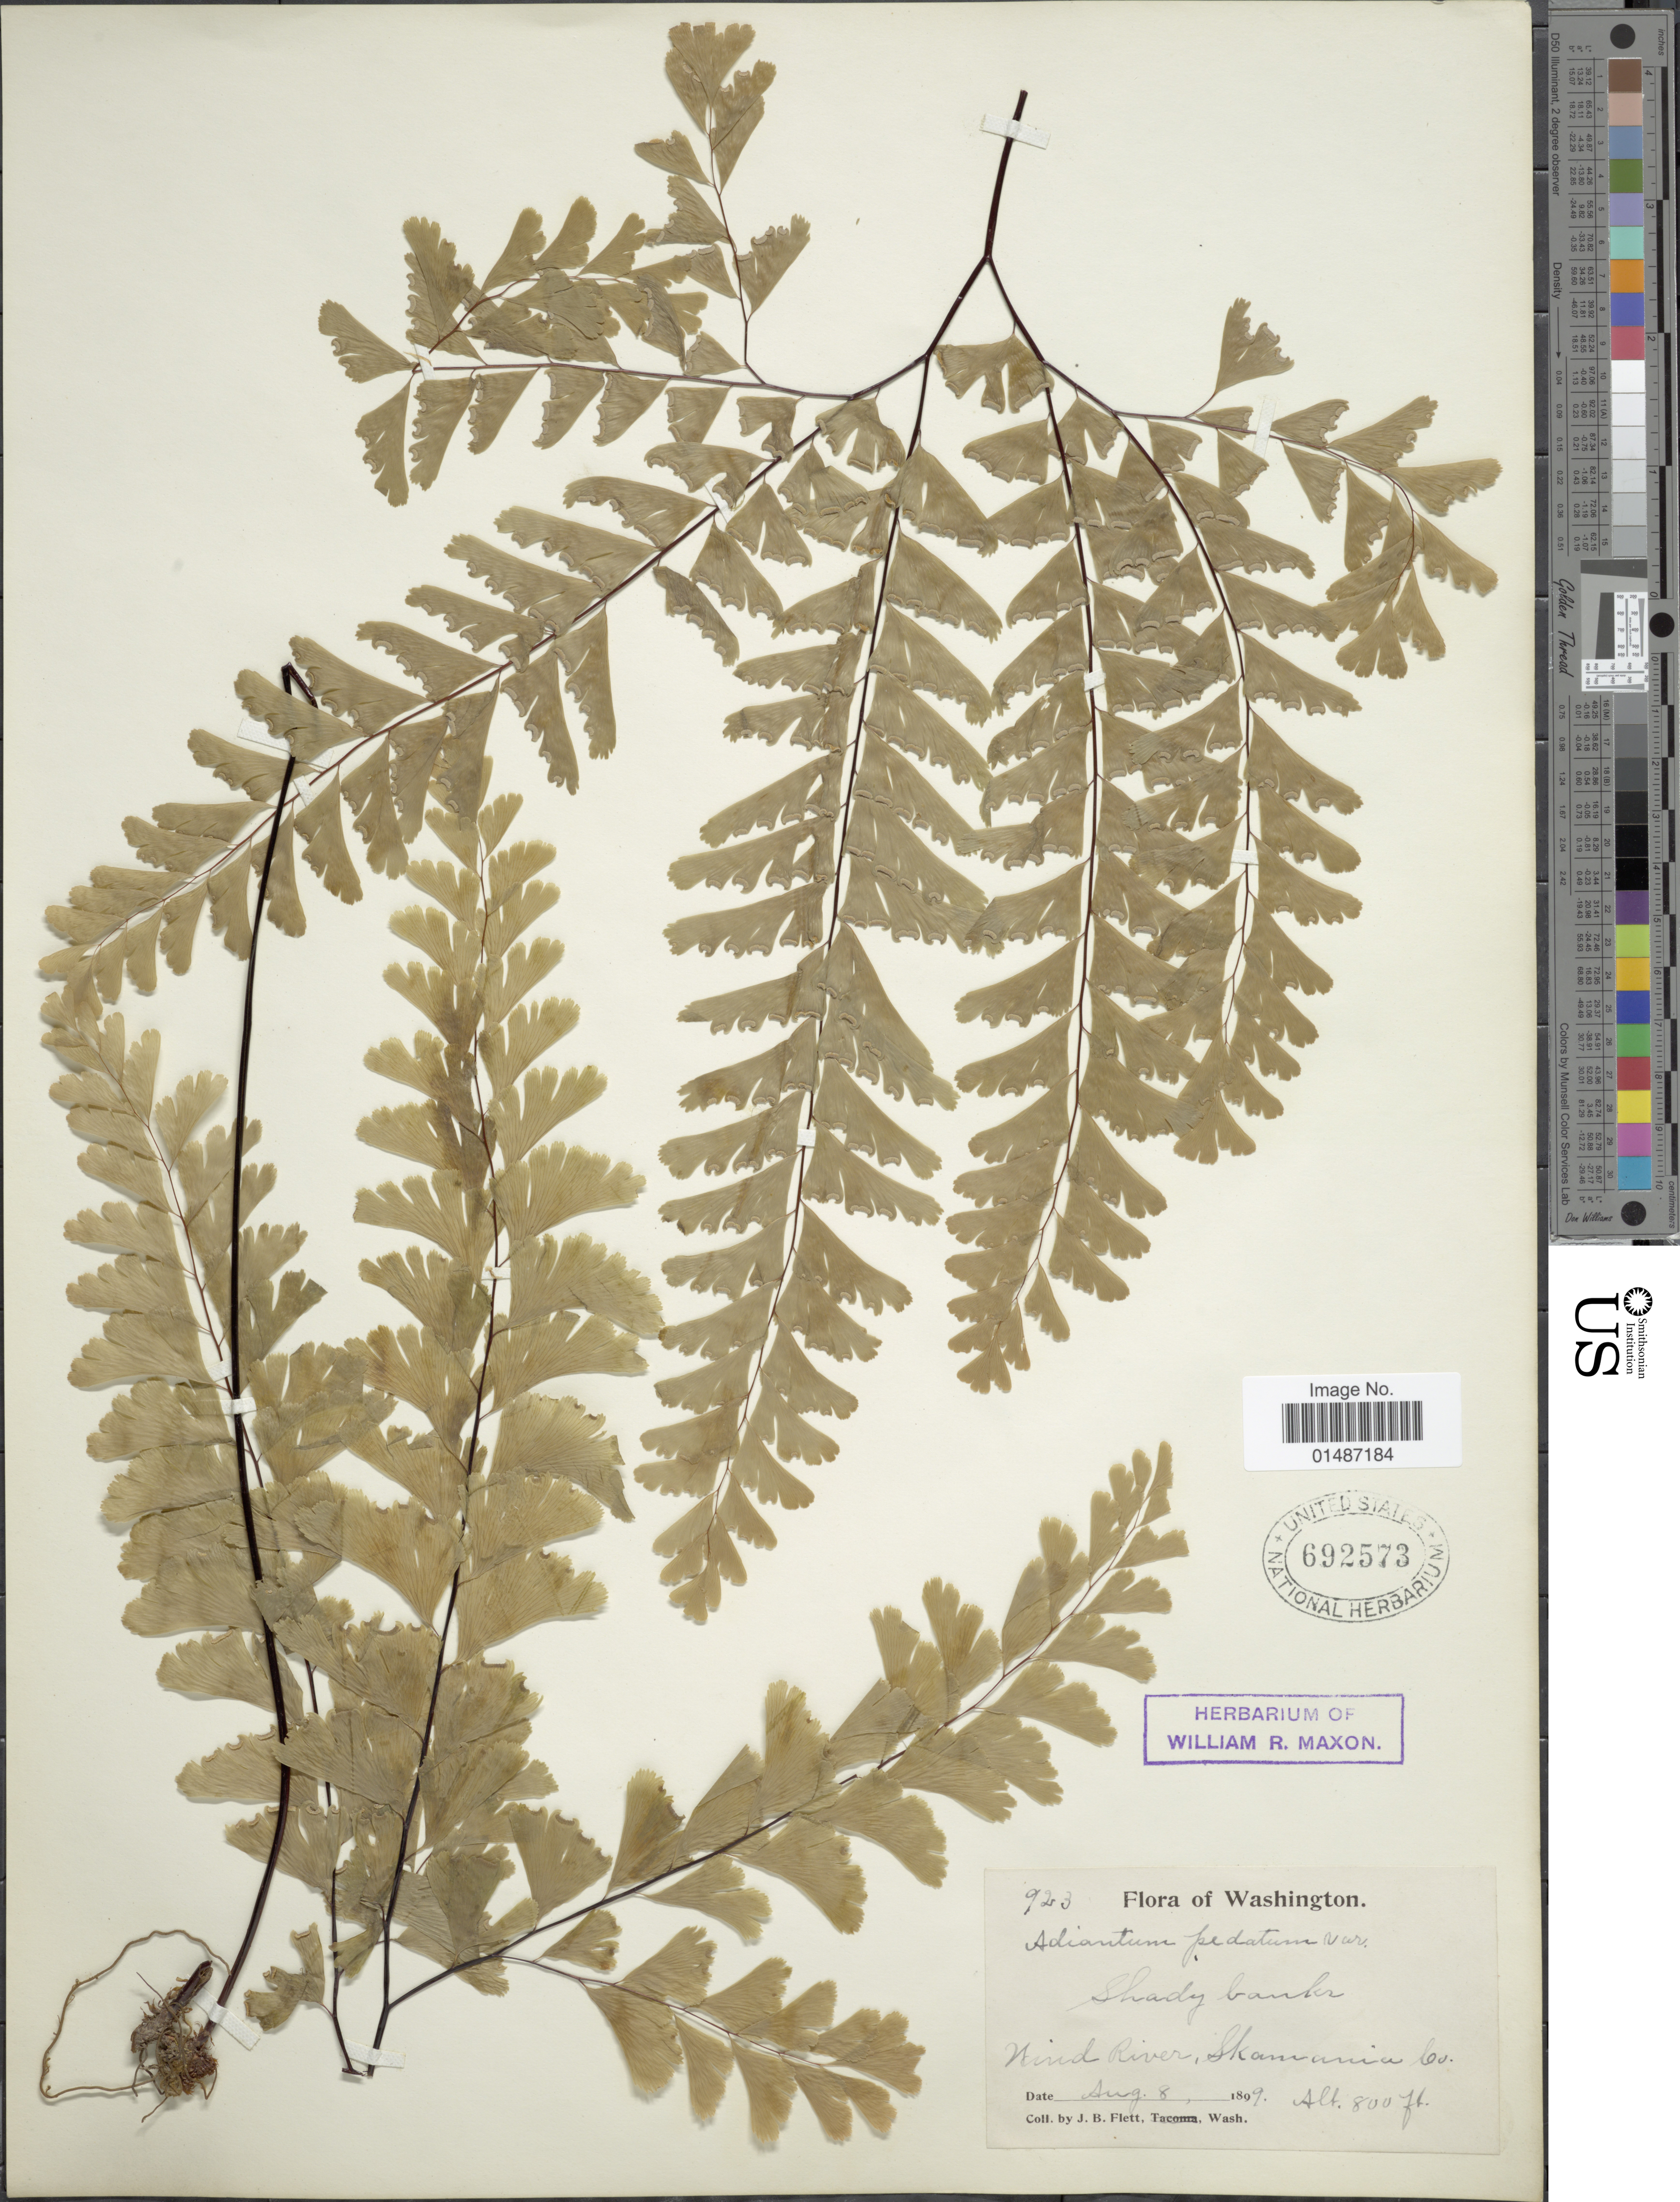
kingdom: Plantae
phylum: Tracheophyta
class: Polypodiopsida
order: Polypodiales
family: Pteridaceae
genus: Adiantum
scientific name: Adiantum pedatum subsp. aleuticum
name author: (Rupr.) Calder & Roy L. Taylor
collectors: J. Flett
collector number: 923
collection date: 1899-08-08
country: United States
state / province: Washington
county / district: Skamania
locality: Shady banks. Wind River, Skamania Co.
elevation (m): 244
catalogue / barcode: US 692573